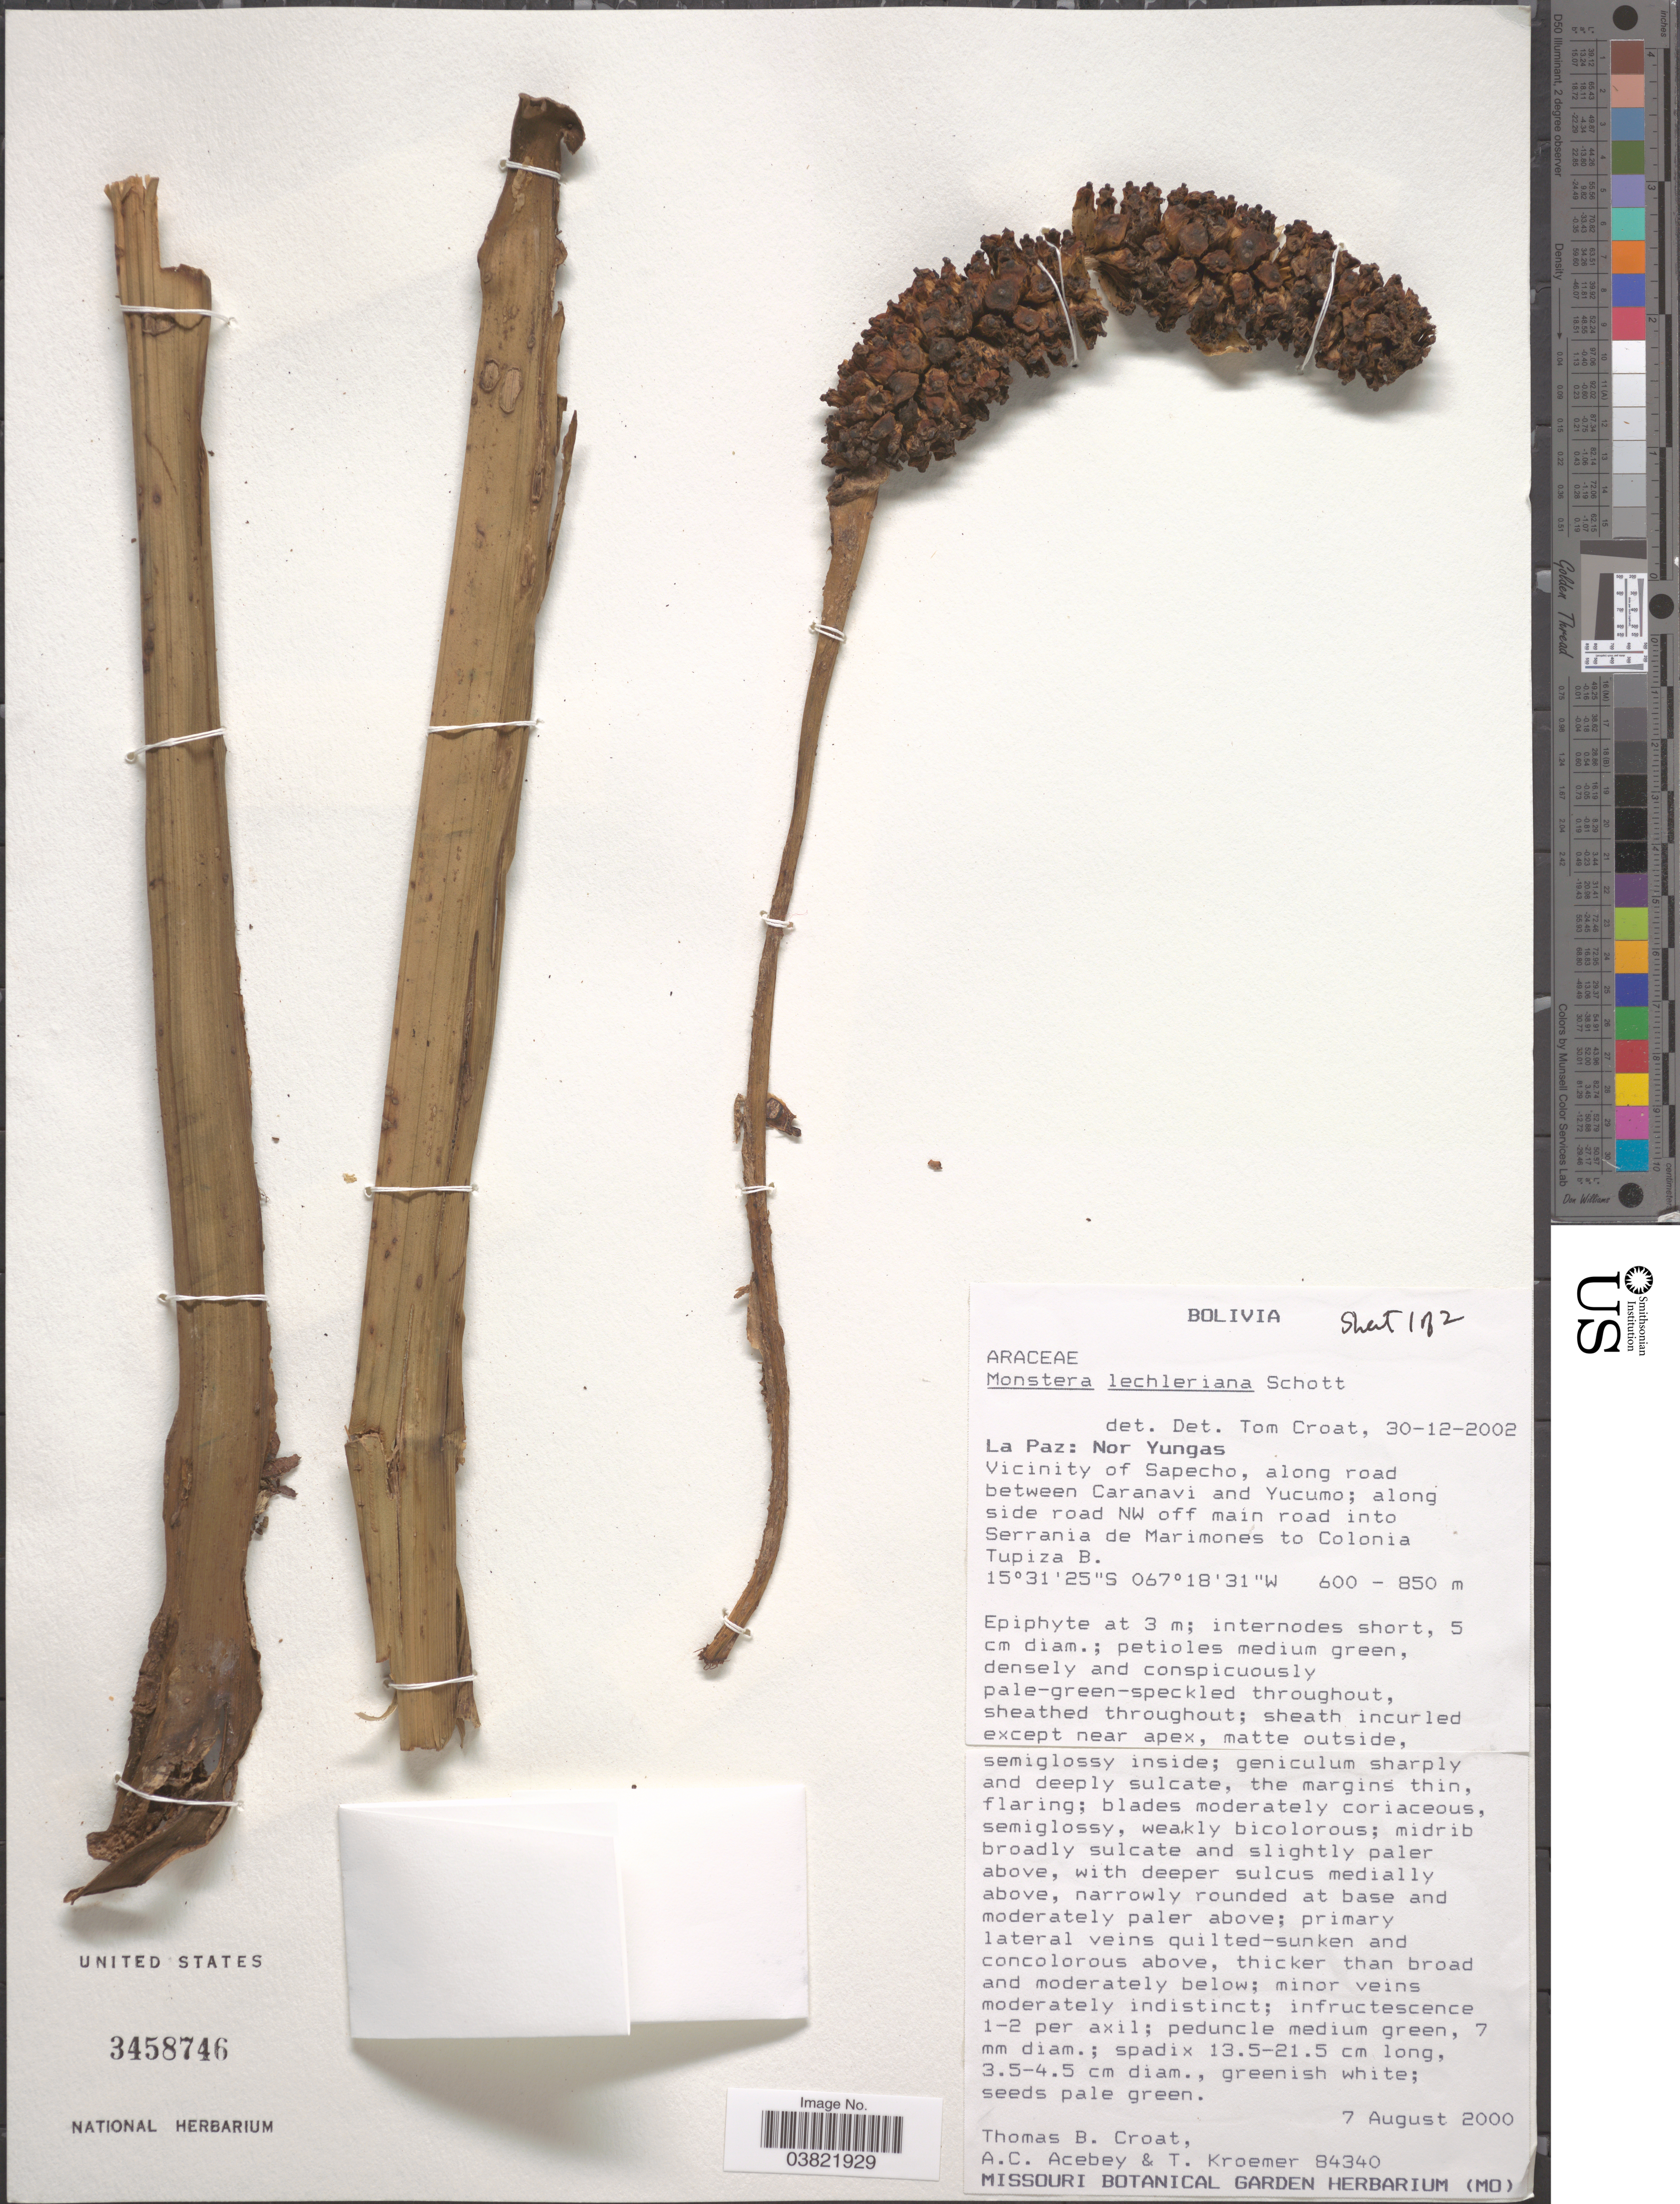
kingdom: Plantae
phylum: Tracheophyta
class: Liliopsida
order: Alismatales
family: Araceae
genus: Monstera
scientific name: Monstera lechleriana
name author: Schott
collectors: T. B. Croat, A. Acebey & T. Kroemer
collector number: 84340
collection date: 2000-08-07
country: Bolivia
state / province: La Paz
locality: Nor Yungas. Vicinity of Sapecho, along road between Caranavi and Yucumo; along side road NW off main road into Serrania de Marimones to Colonia Tupiza B.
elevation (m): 600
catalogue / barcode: US 3458746